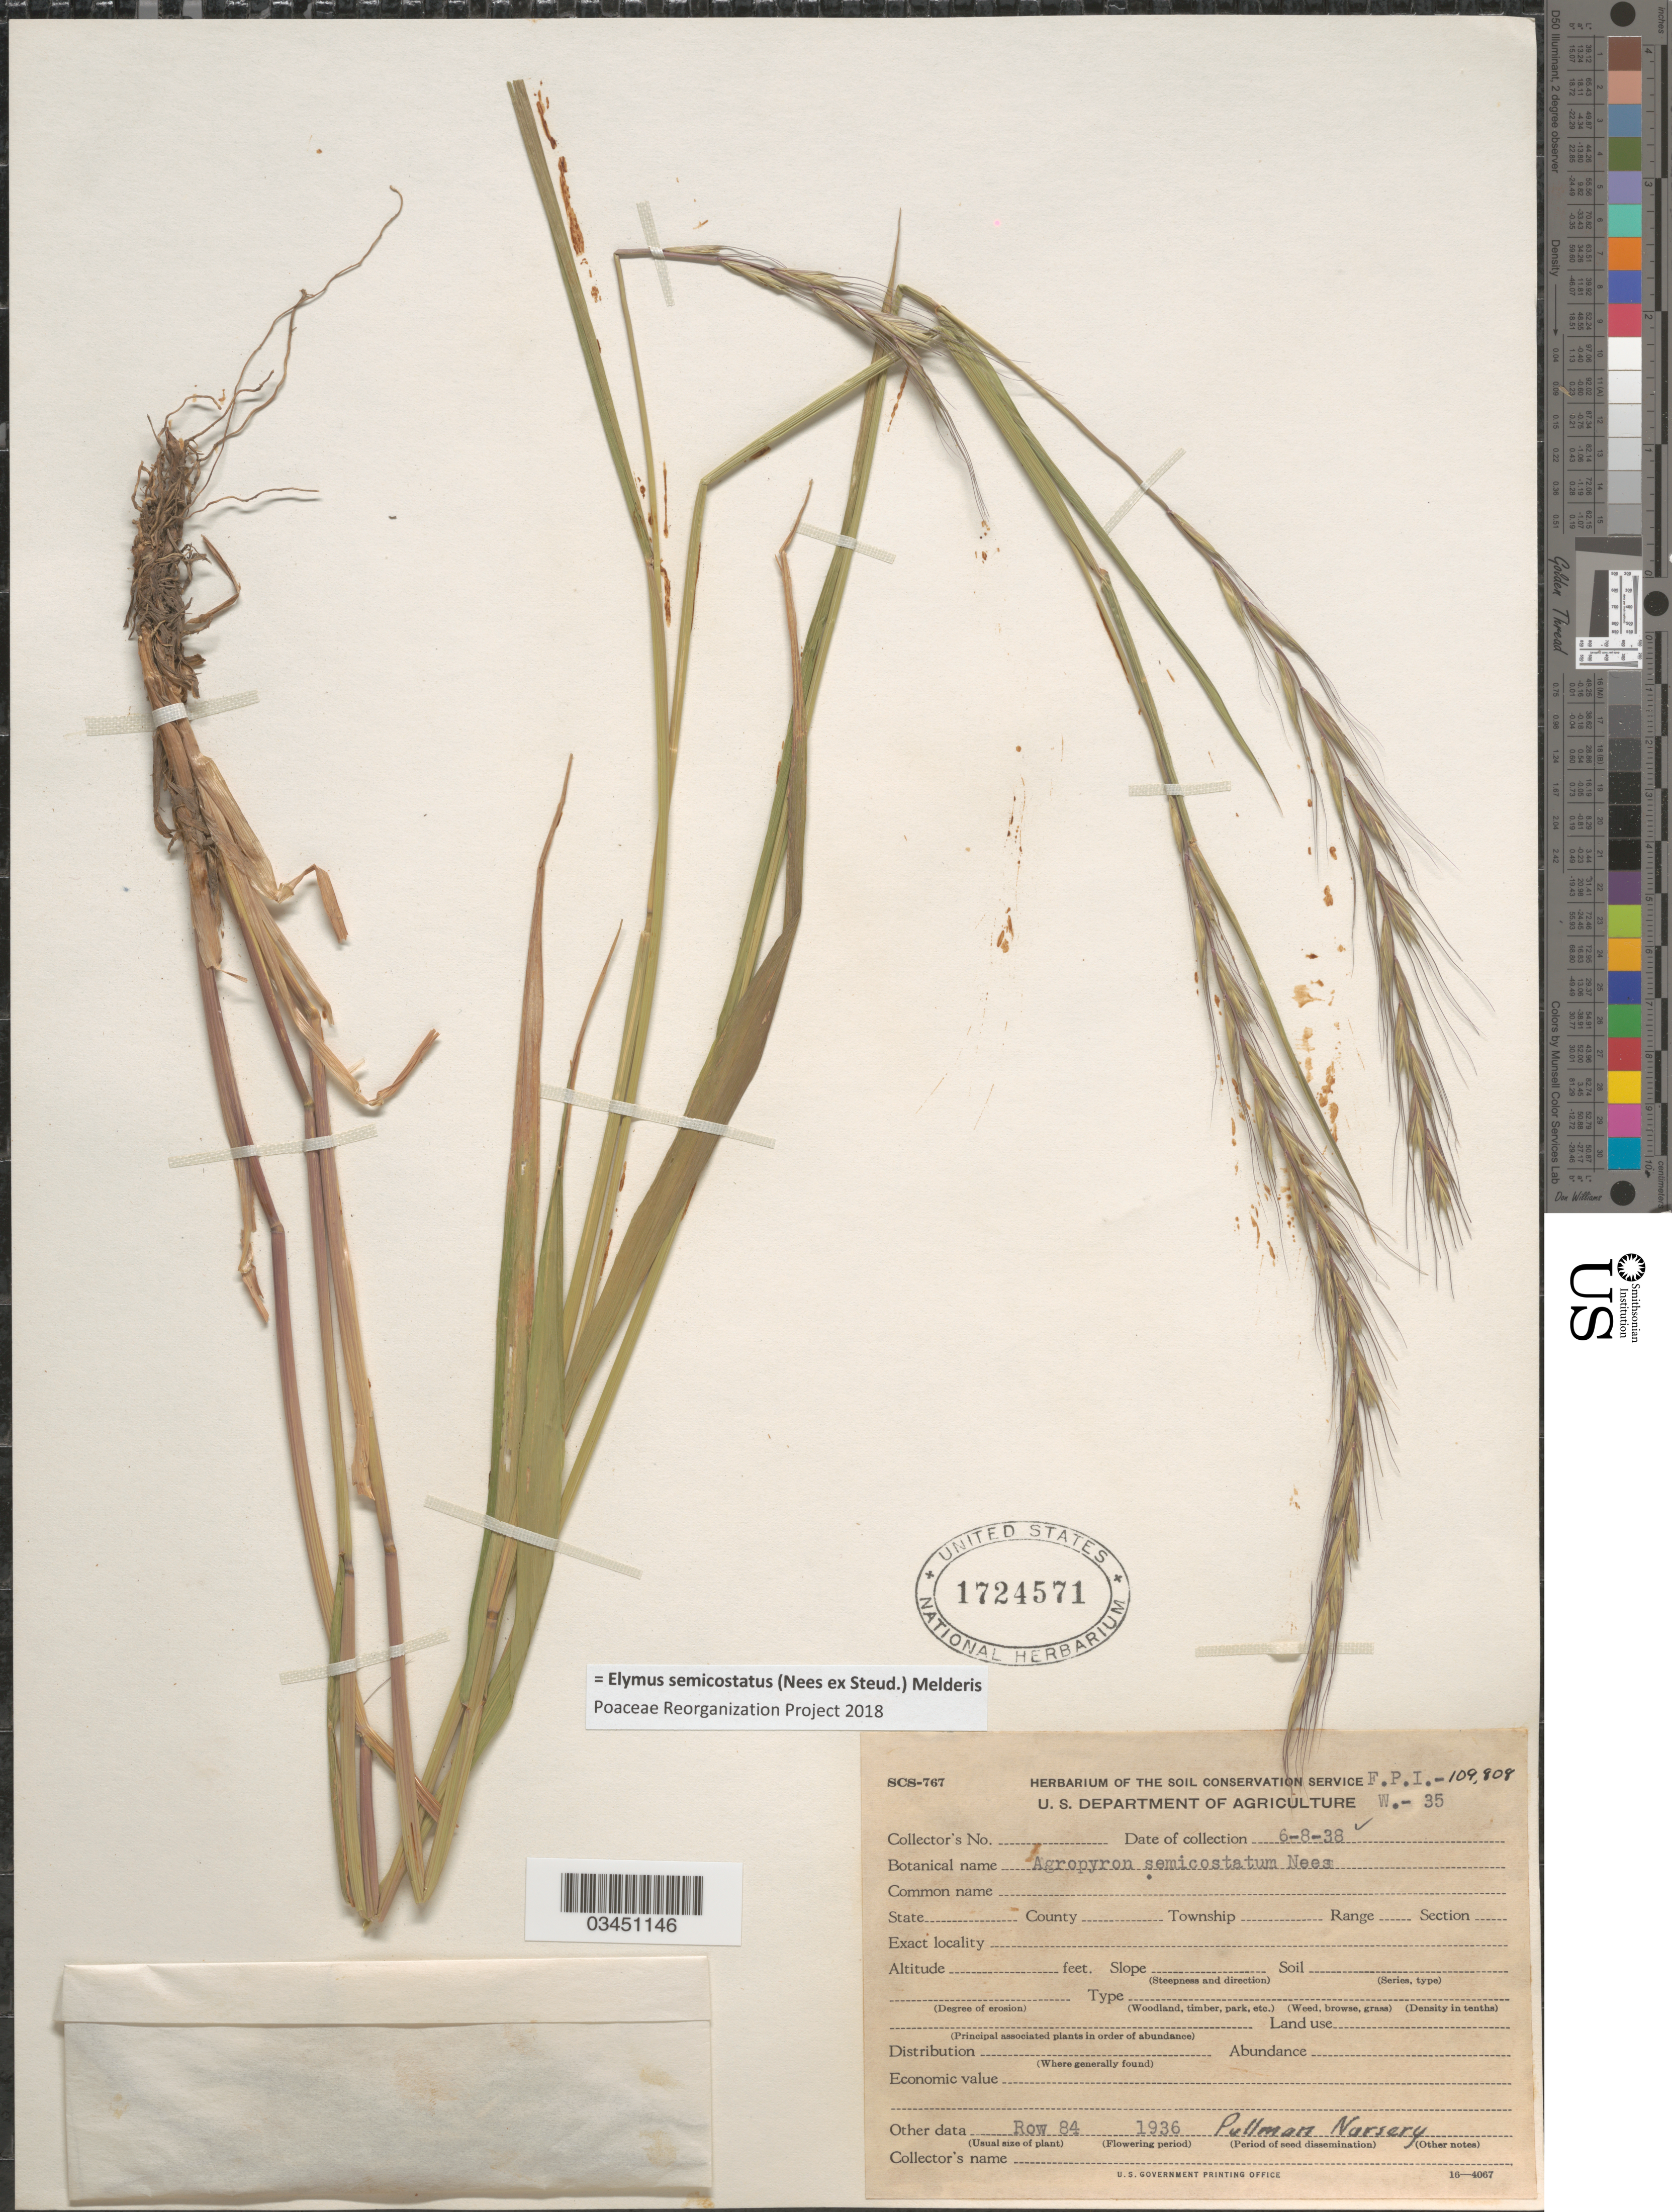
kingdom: Plantae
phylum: Tracheophyta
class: Liliopsida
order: Poales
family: Poaceae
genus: Elymus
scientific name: Elymus semicostatus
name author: (Nees ex Steud.) Melderis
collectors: Herbarium of the Soil Conservation Service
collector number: FPI-109808/W-35?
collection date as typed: Transcribed d/m/y: 8/6/38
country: United States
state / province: Washington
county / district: Whitman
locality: Row 84 1936 Pullman Nursery.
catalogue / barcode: US 1724571